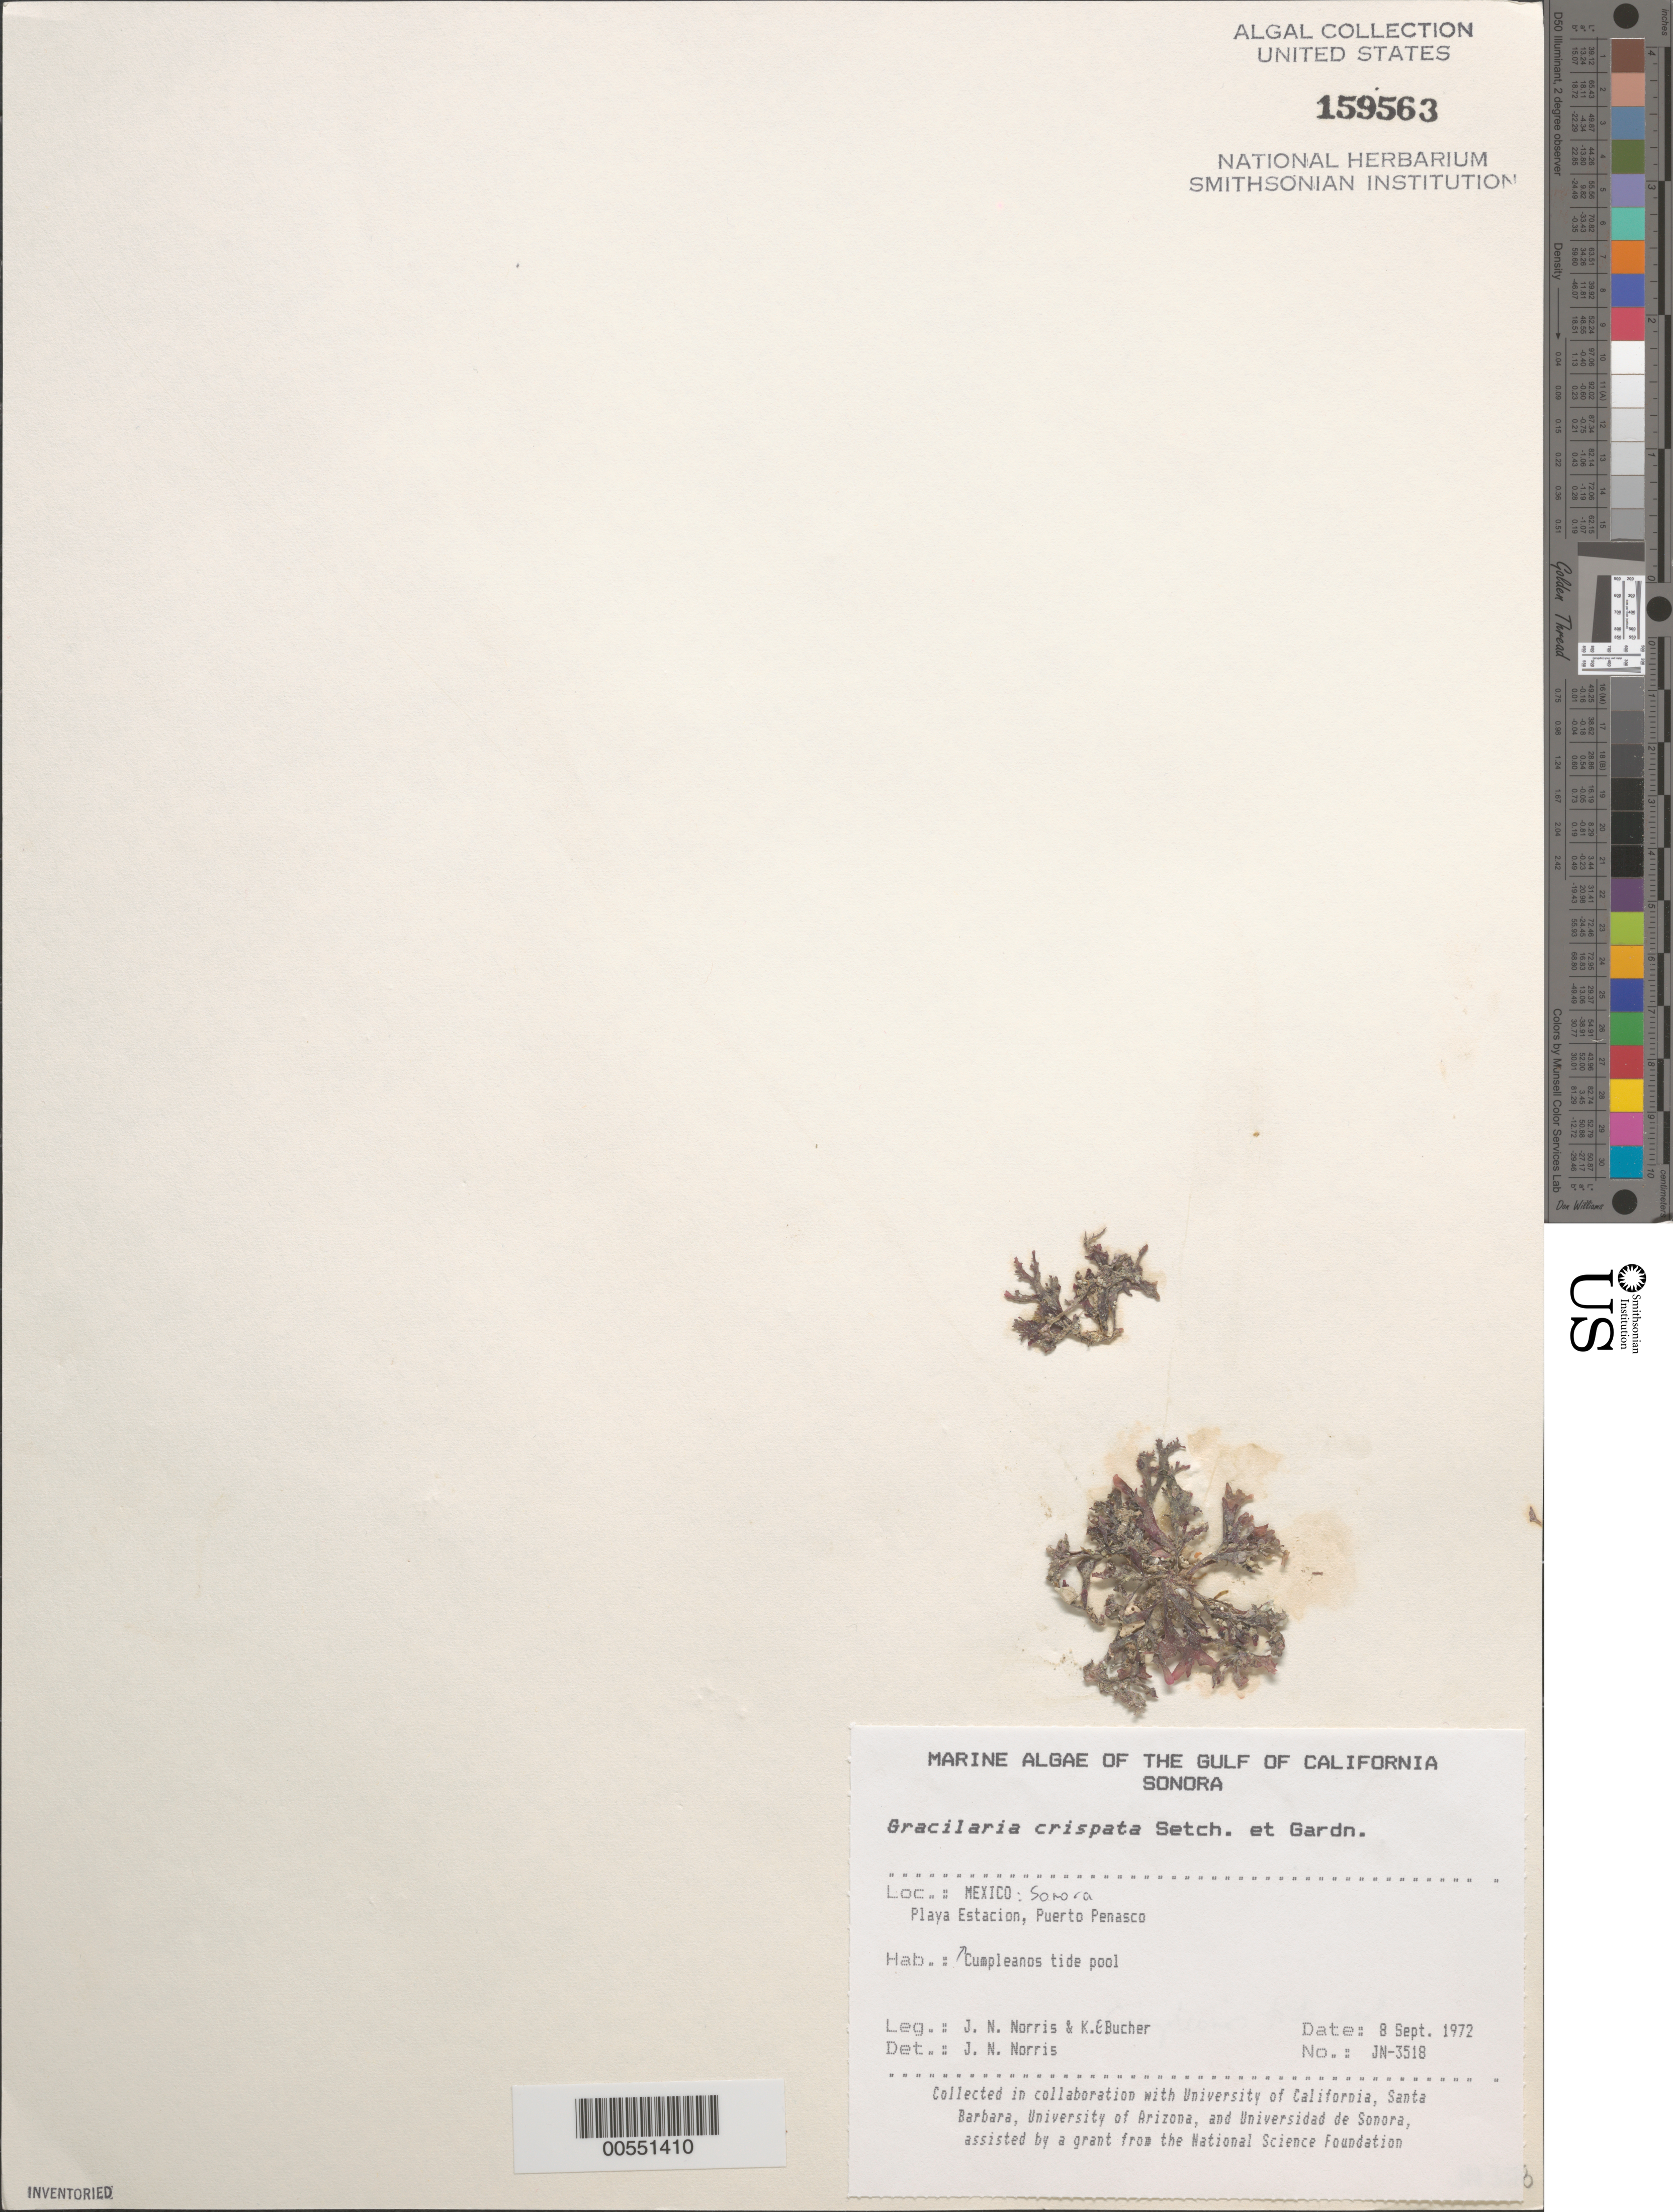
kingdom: Plantae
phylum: Rhodophyta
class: Florideophyceae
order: Gracilariales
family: Gracilariaceae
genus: Gracilaria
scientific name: Gracilaria crispata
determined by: Norris, James N.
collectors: J. N. Norris & K. E. Bucher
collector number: JN-3518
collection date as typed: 08 Sep 1972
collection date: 1972-09-08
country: Mexico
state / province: Sonora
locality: Playa Estacion, Puerto Penasco, Cumpleanos tide pool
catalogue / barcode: US 159563